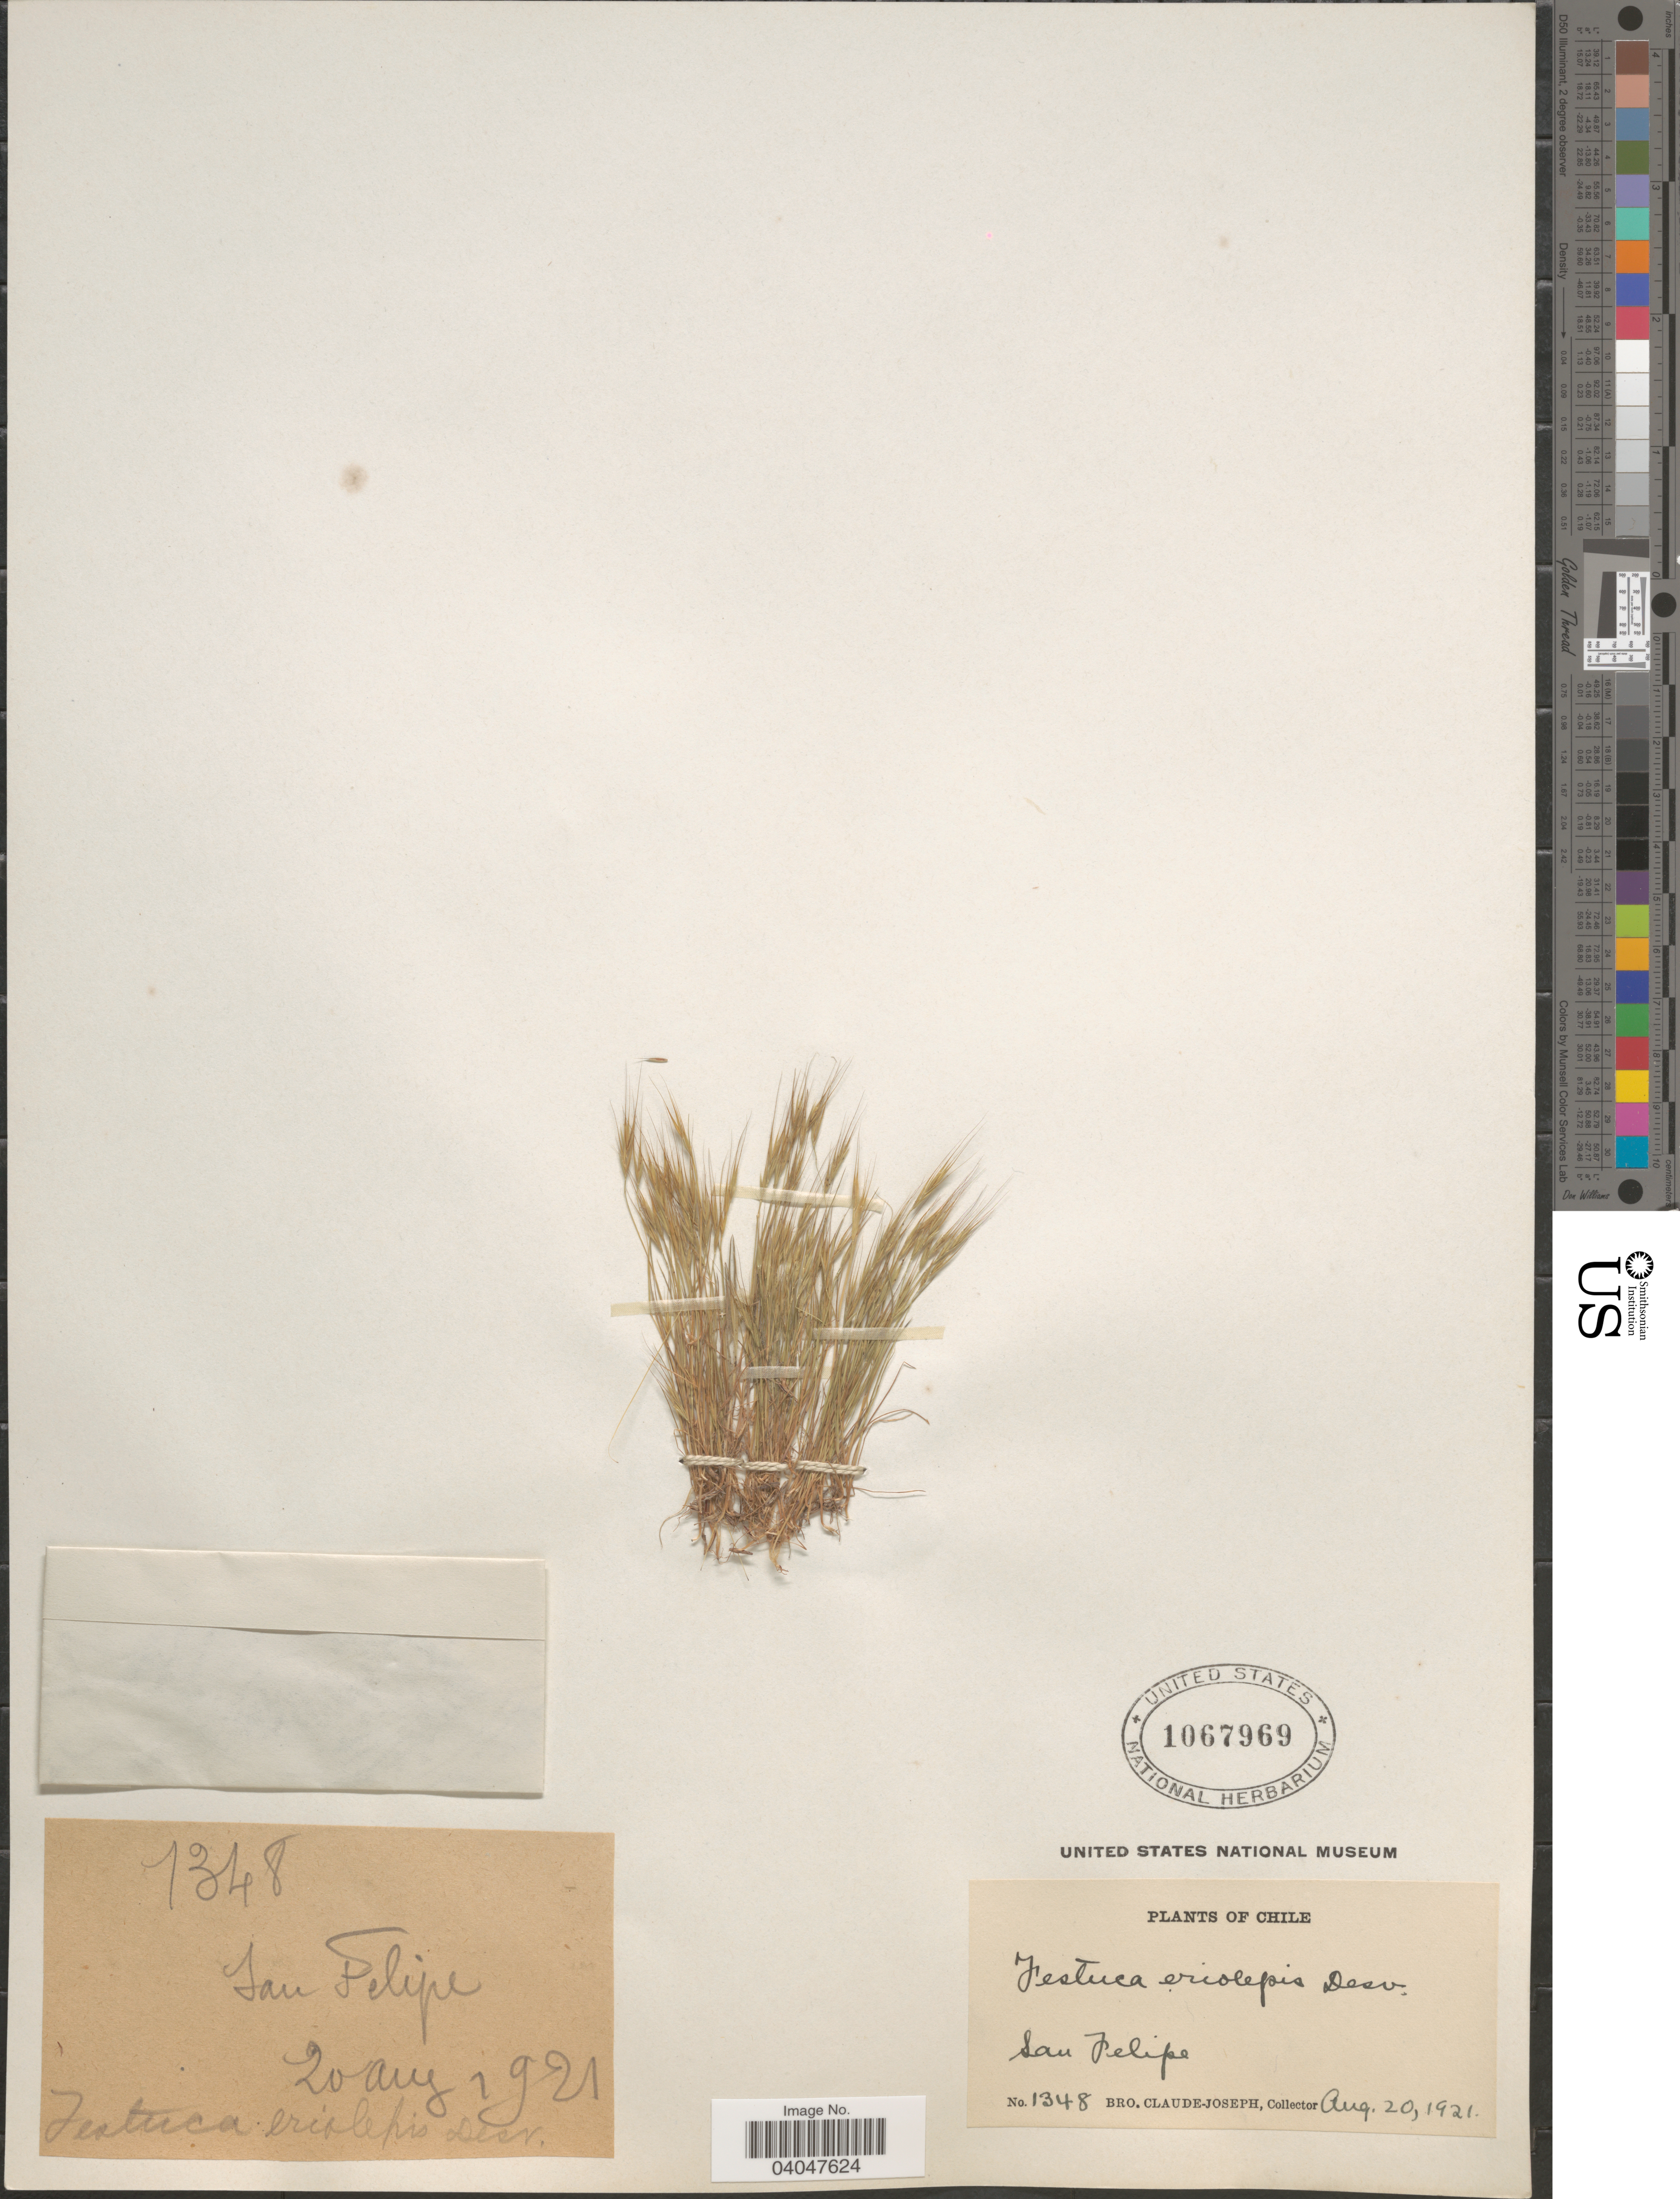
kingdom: Plantae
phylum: Tracheophyta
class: Liliopsida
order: Poales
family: Poaceae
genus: Festuca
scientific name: Festuca eriolepis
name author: É. Desv. in Gay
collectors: Bro. Claude-Joseph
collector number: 1348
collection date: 1921-08-20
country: Chile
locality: San Felipe.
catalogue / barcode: US 1067969